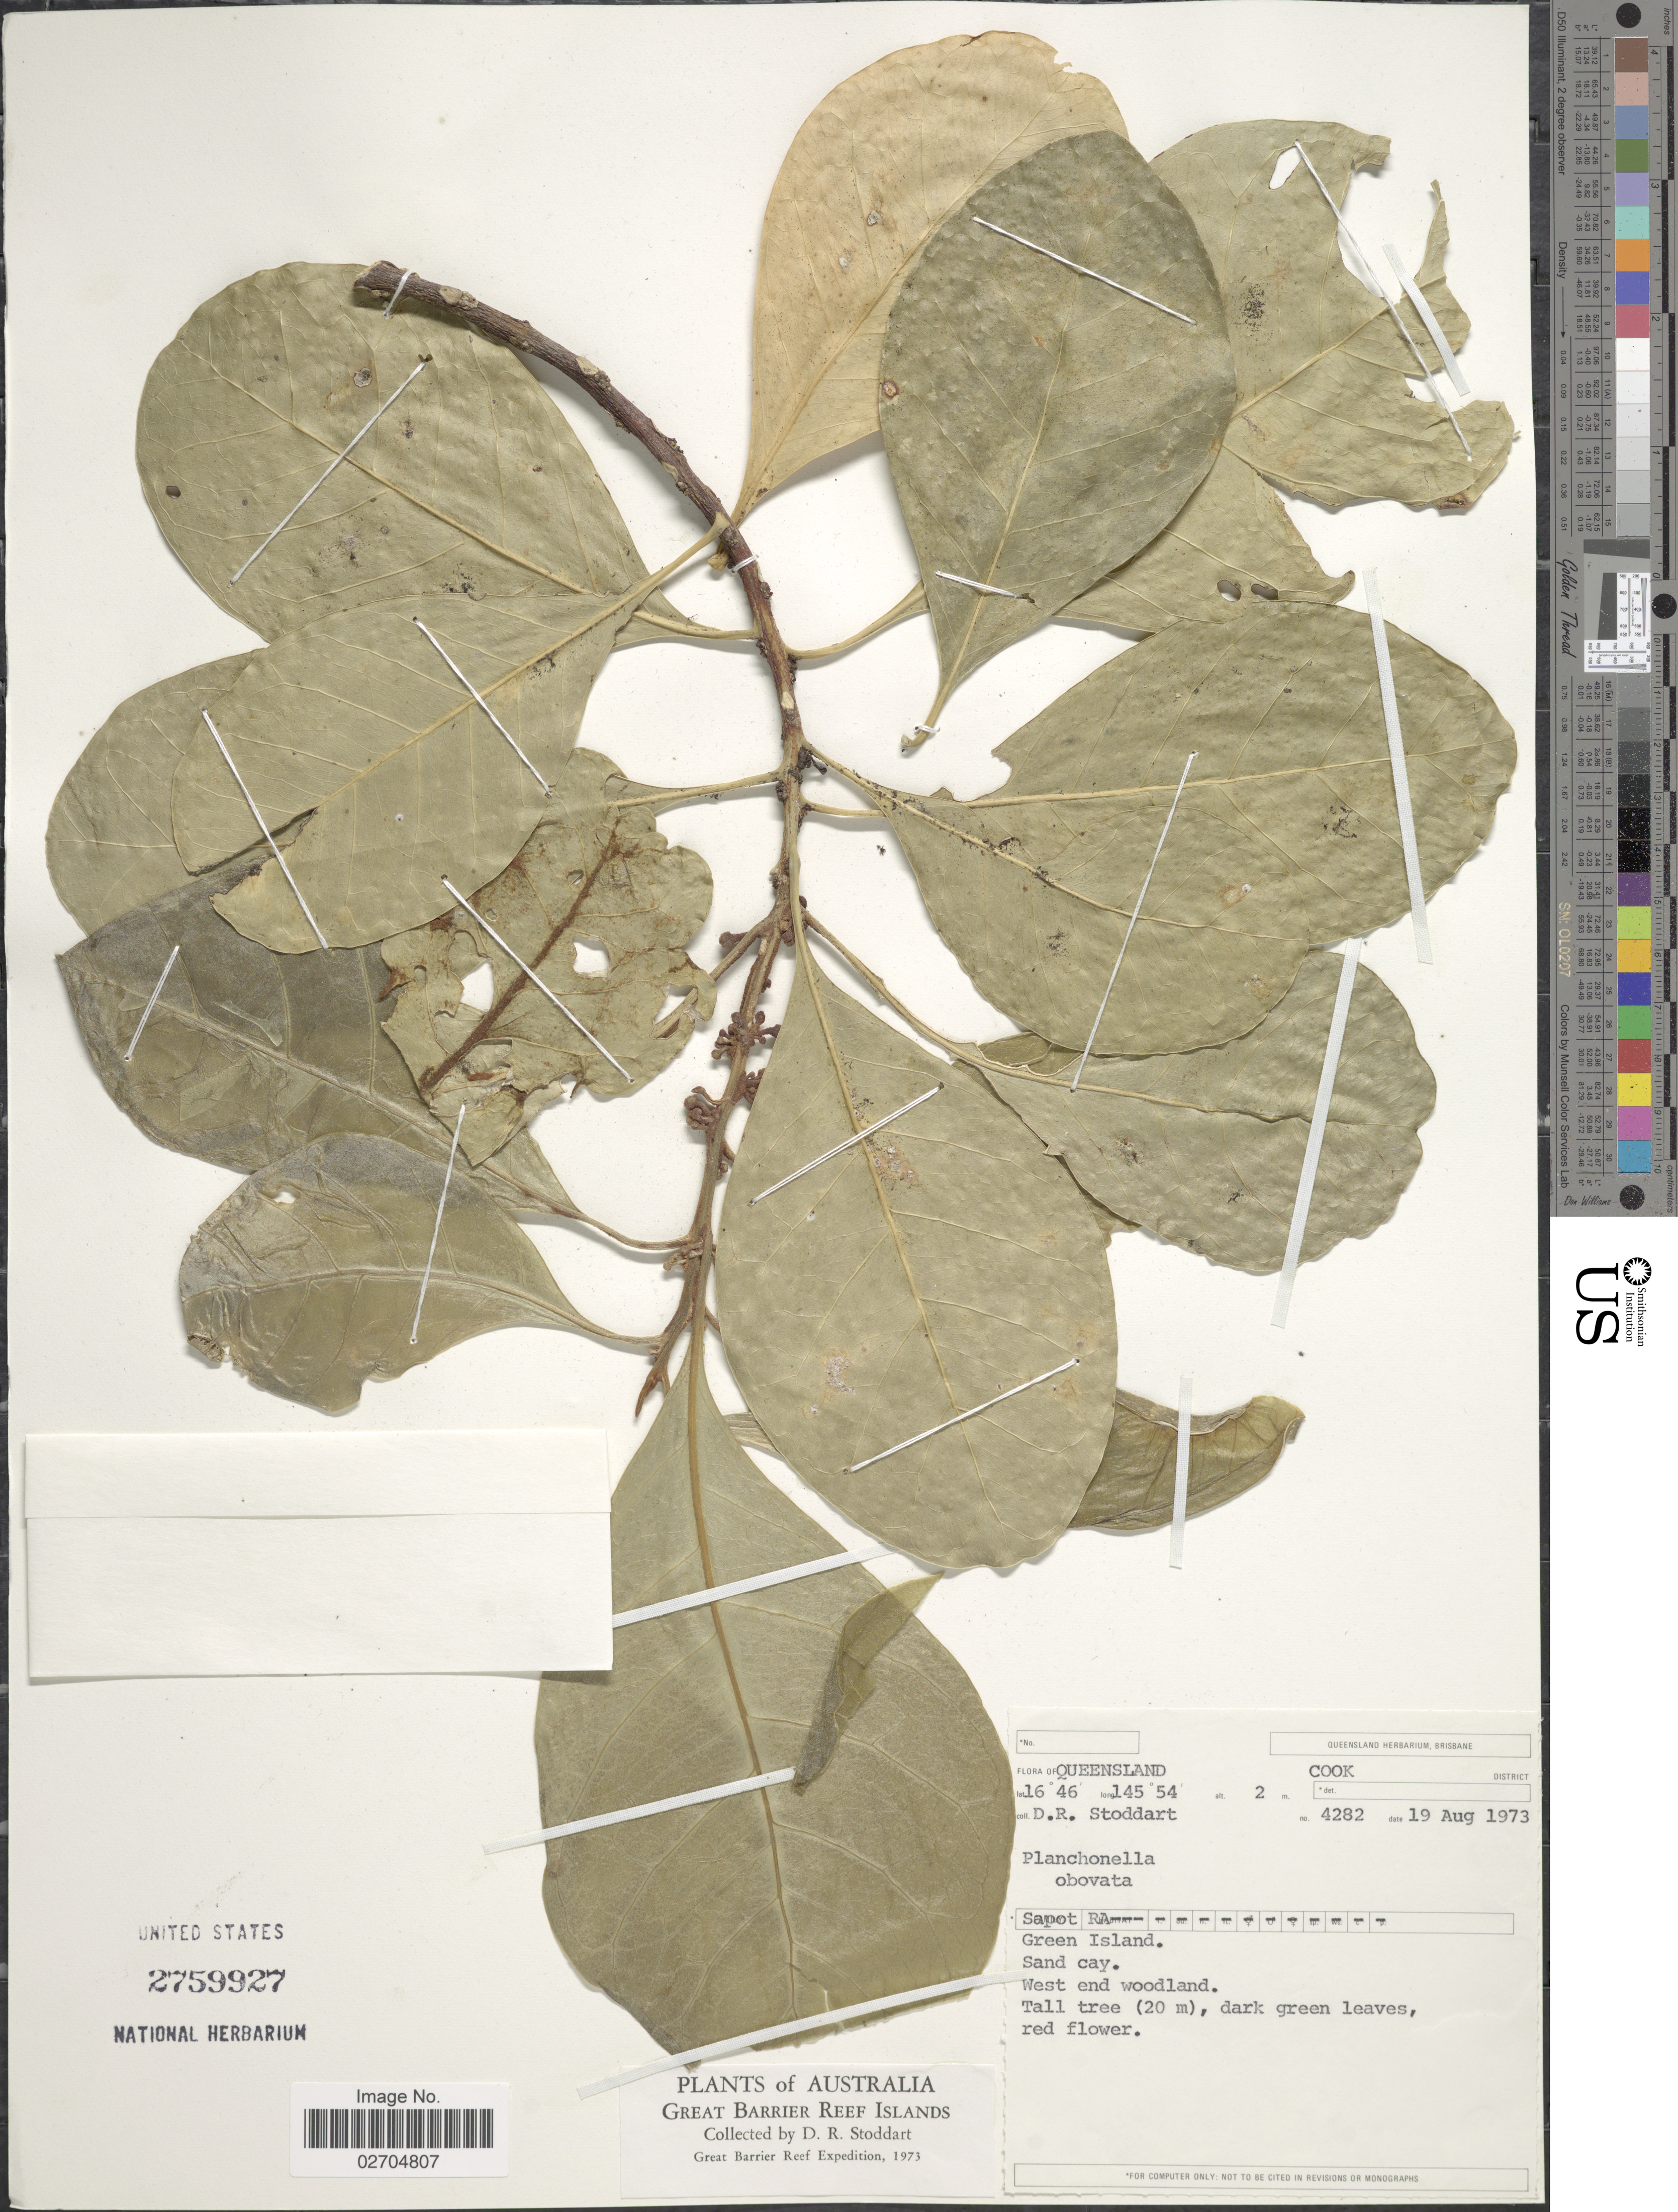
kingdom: Plantae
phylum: Tracheophyta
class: Magnoliopsida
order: Ericales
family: Sapotaceae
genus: Planchonella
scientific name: Planchonella obovata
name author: (R. Br.) Pierre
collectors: D. R. Stoddart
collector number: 4282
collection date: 1973-08-19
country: Australia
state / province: Queensland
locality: Cook District. Great Barrier Reef Islands. Green Island.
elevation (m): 2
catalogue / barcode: US 2759927